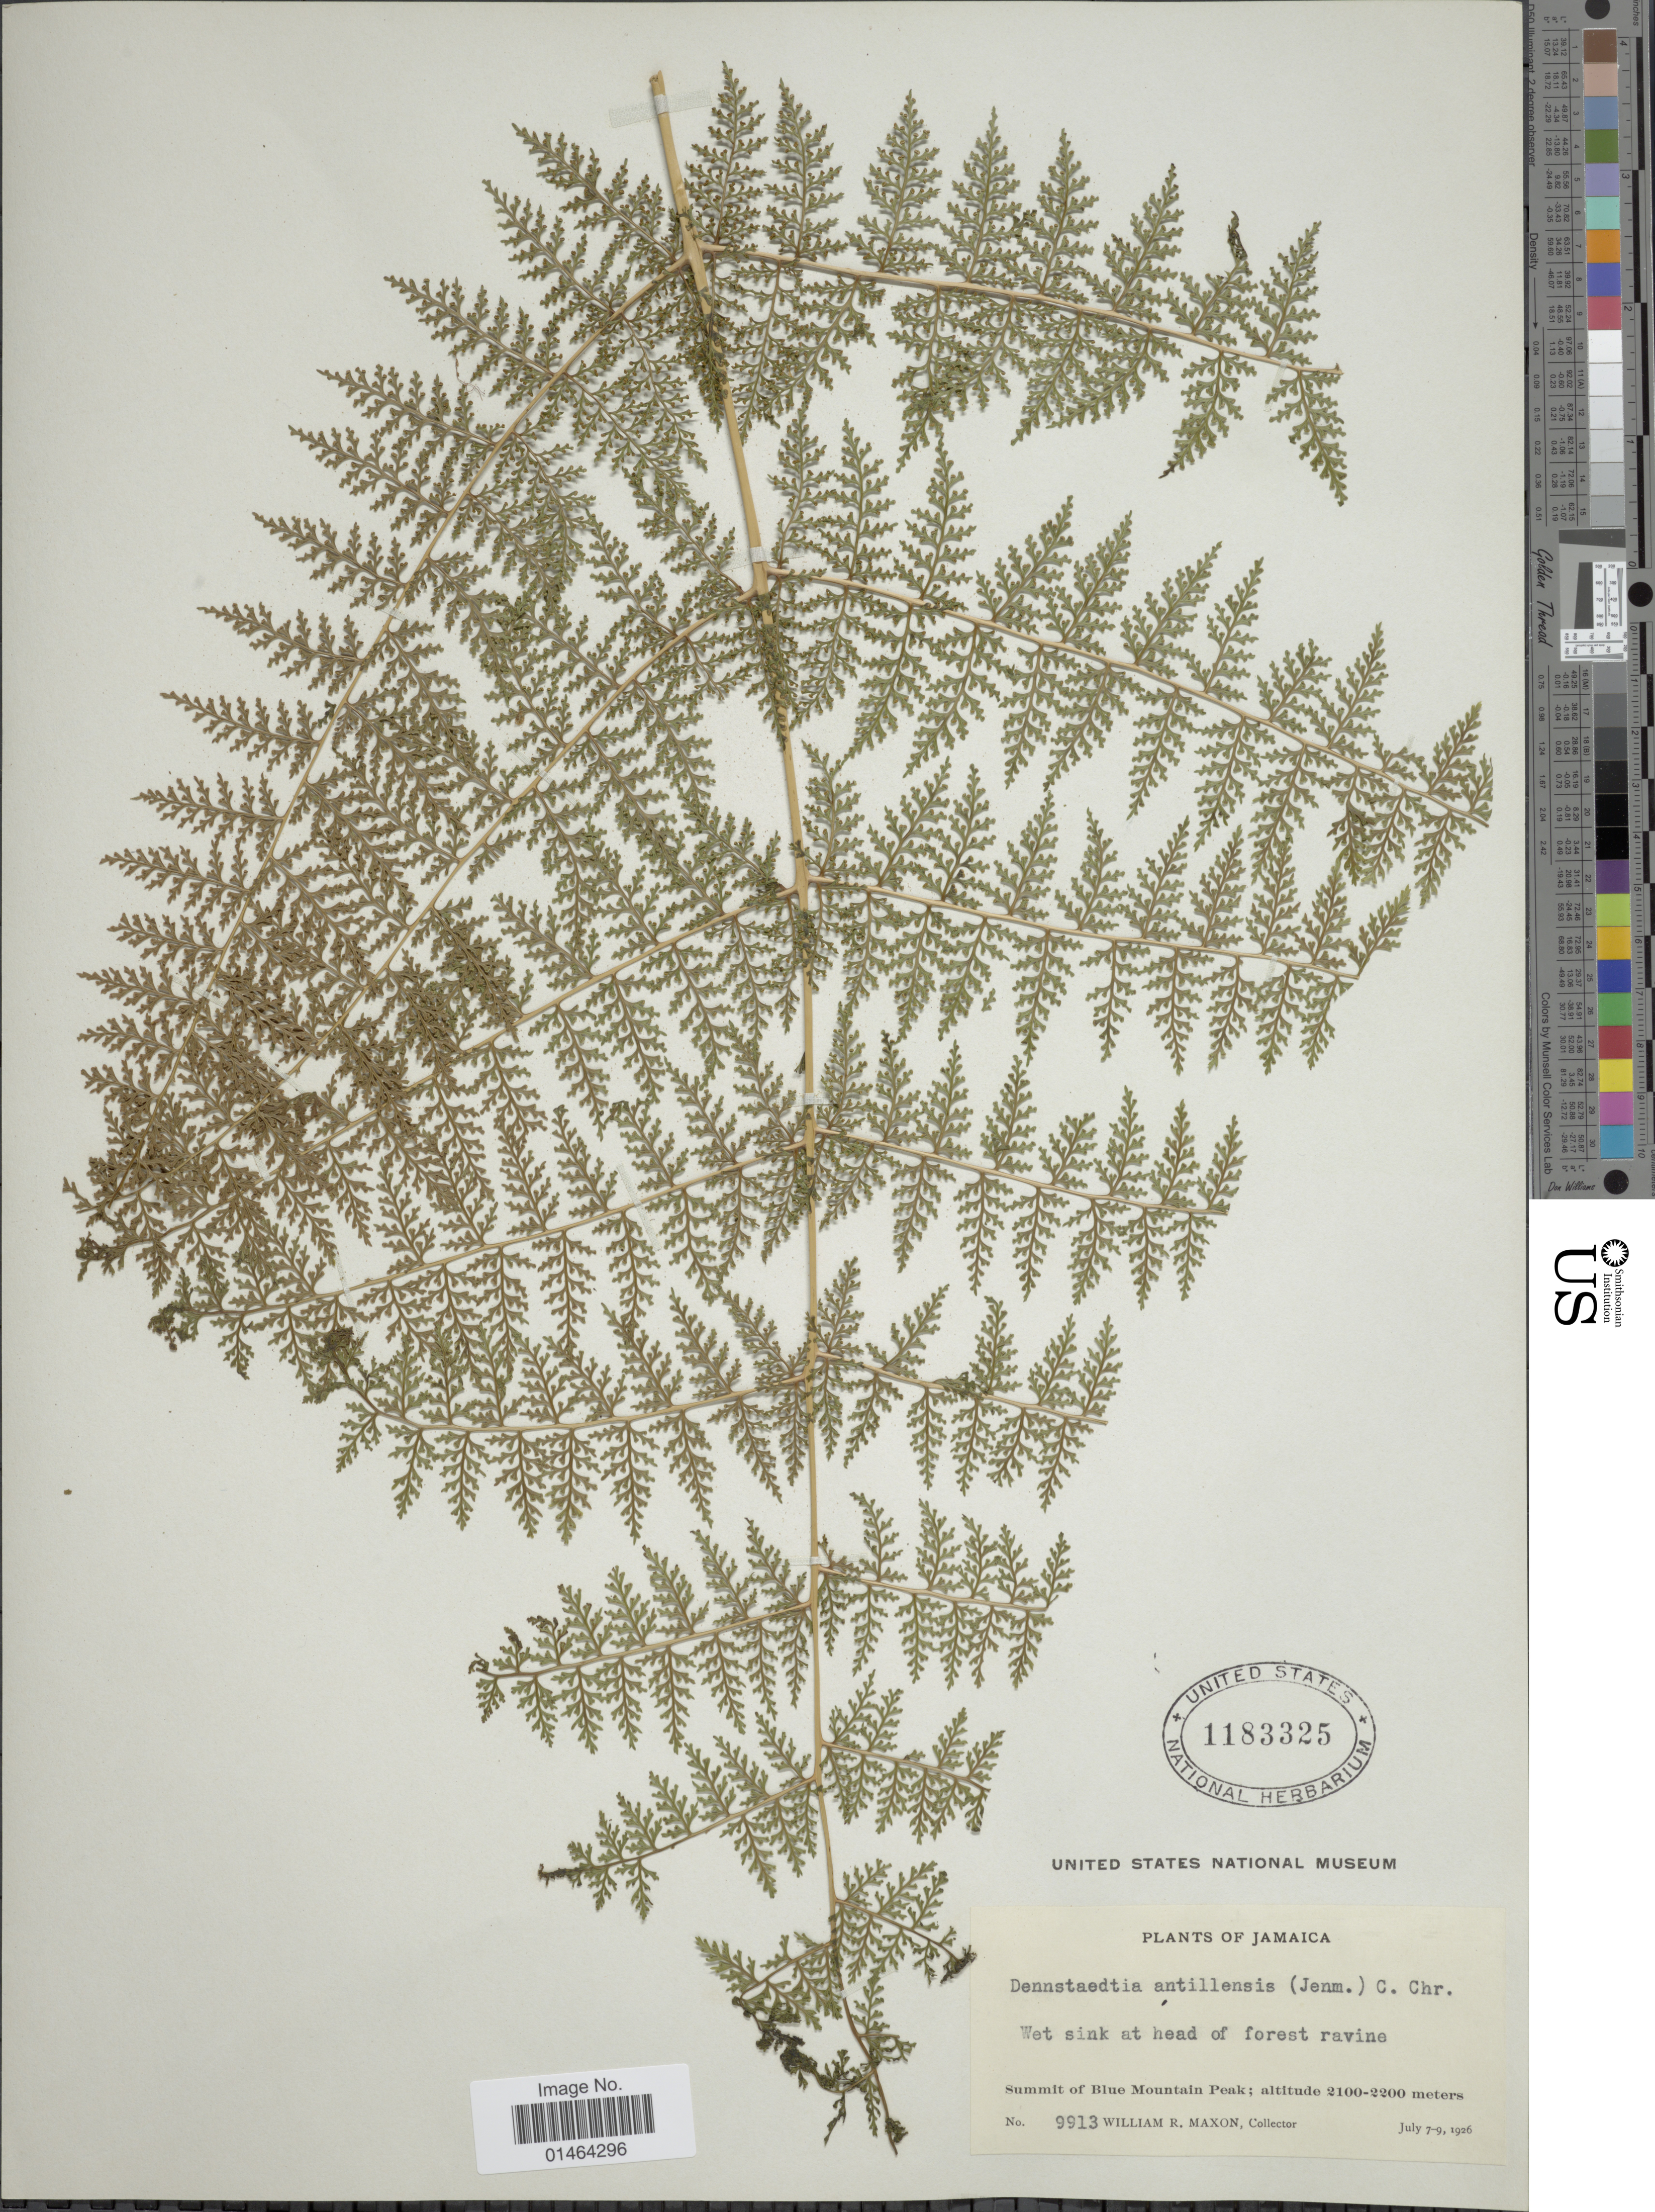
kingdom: Plantae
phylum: Tracheophyta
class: Polypodiopsida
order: Polypodiales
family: Dennstaedtiaceae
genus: Dennstaedtia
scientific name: Dennstaedtia antillensis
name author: (Jenman) C. Chr.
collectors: W. R. Maxon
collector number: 9913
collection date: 1926-07-07/1926-07-09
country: Jamaica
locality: Summit of Blue Mountain Peak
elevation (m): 2100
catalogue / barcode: US 1183325